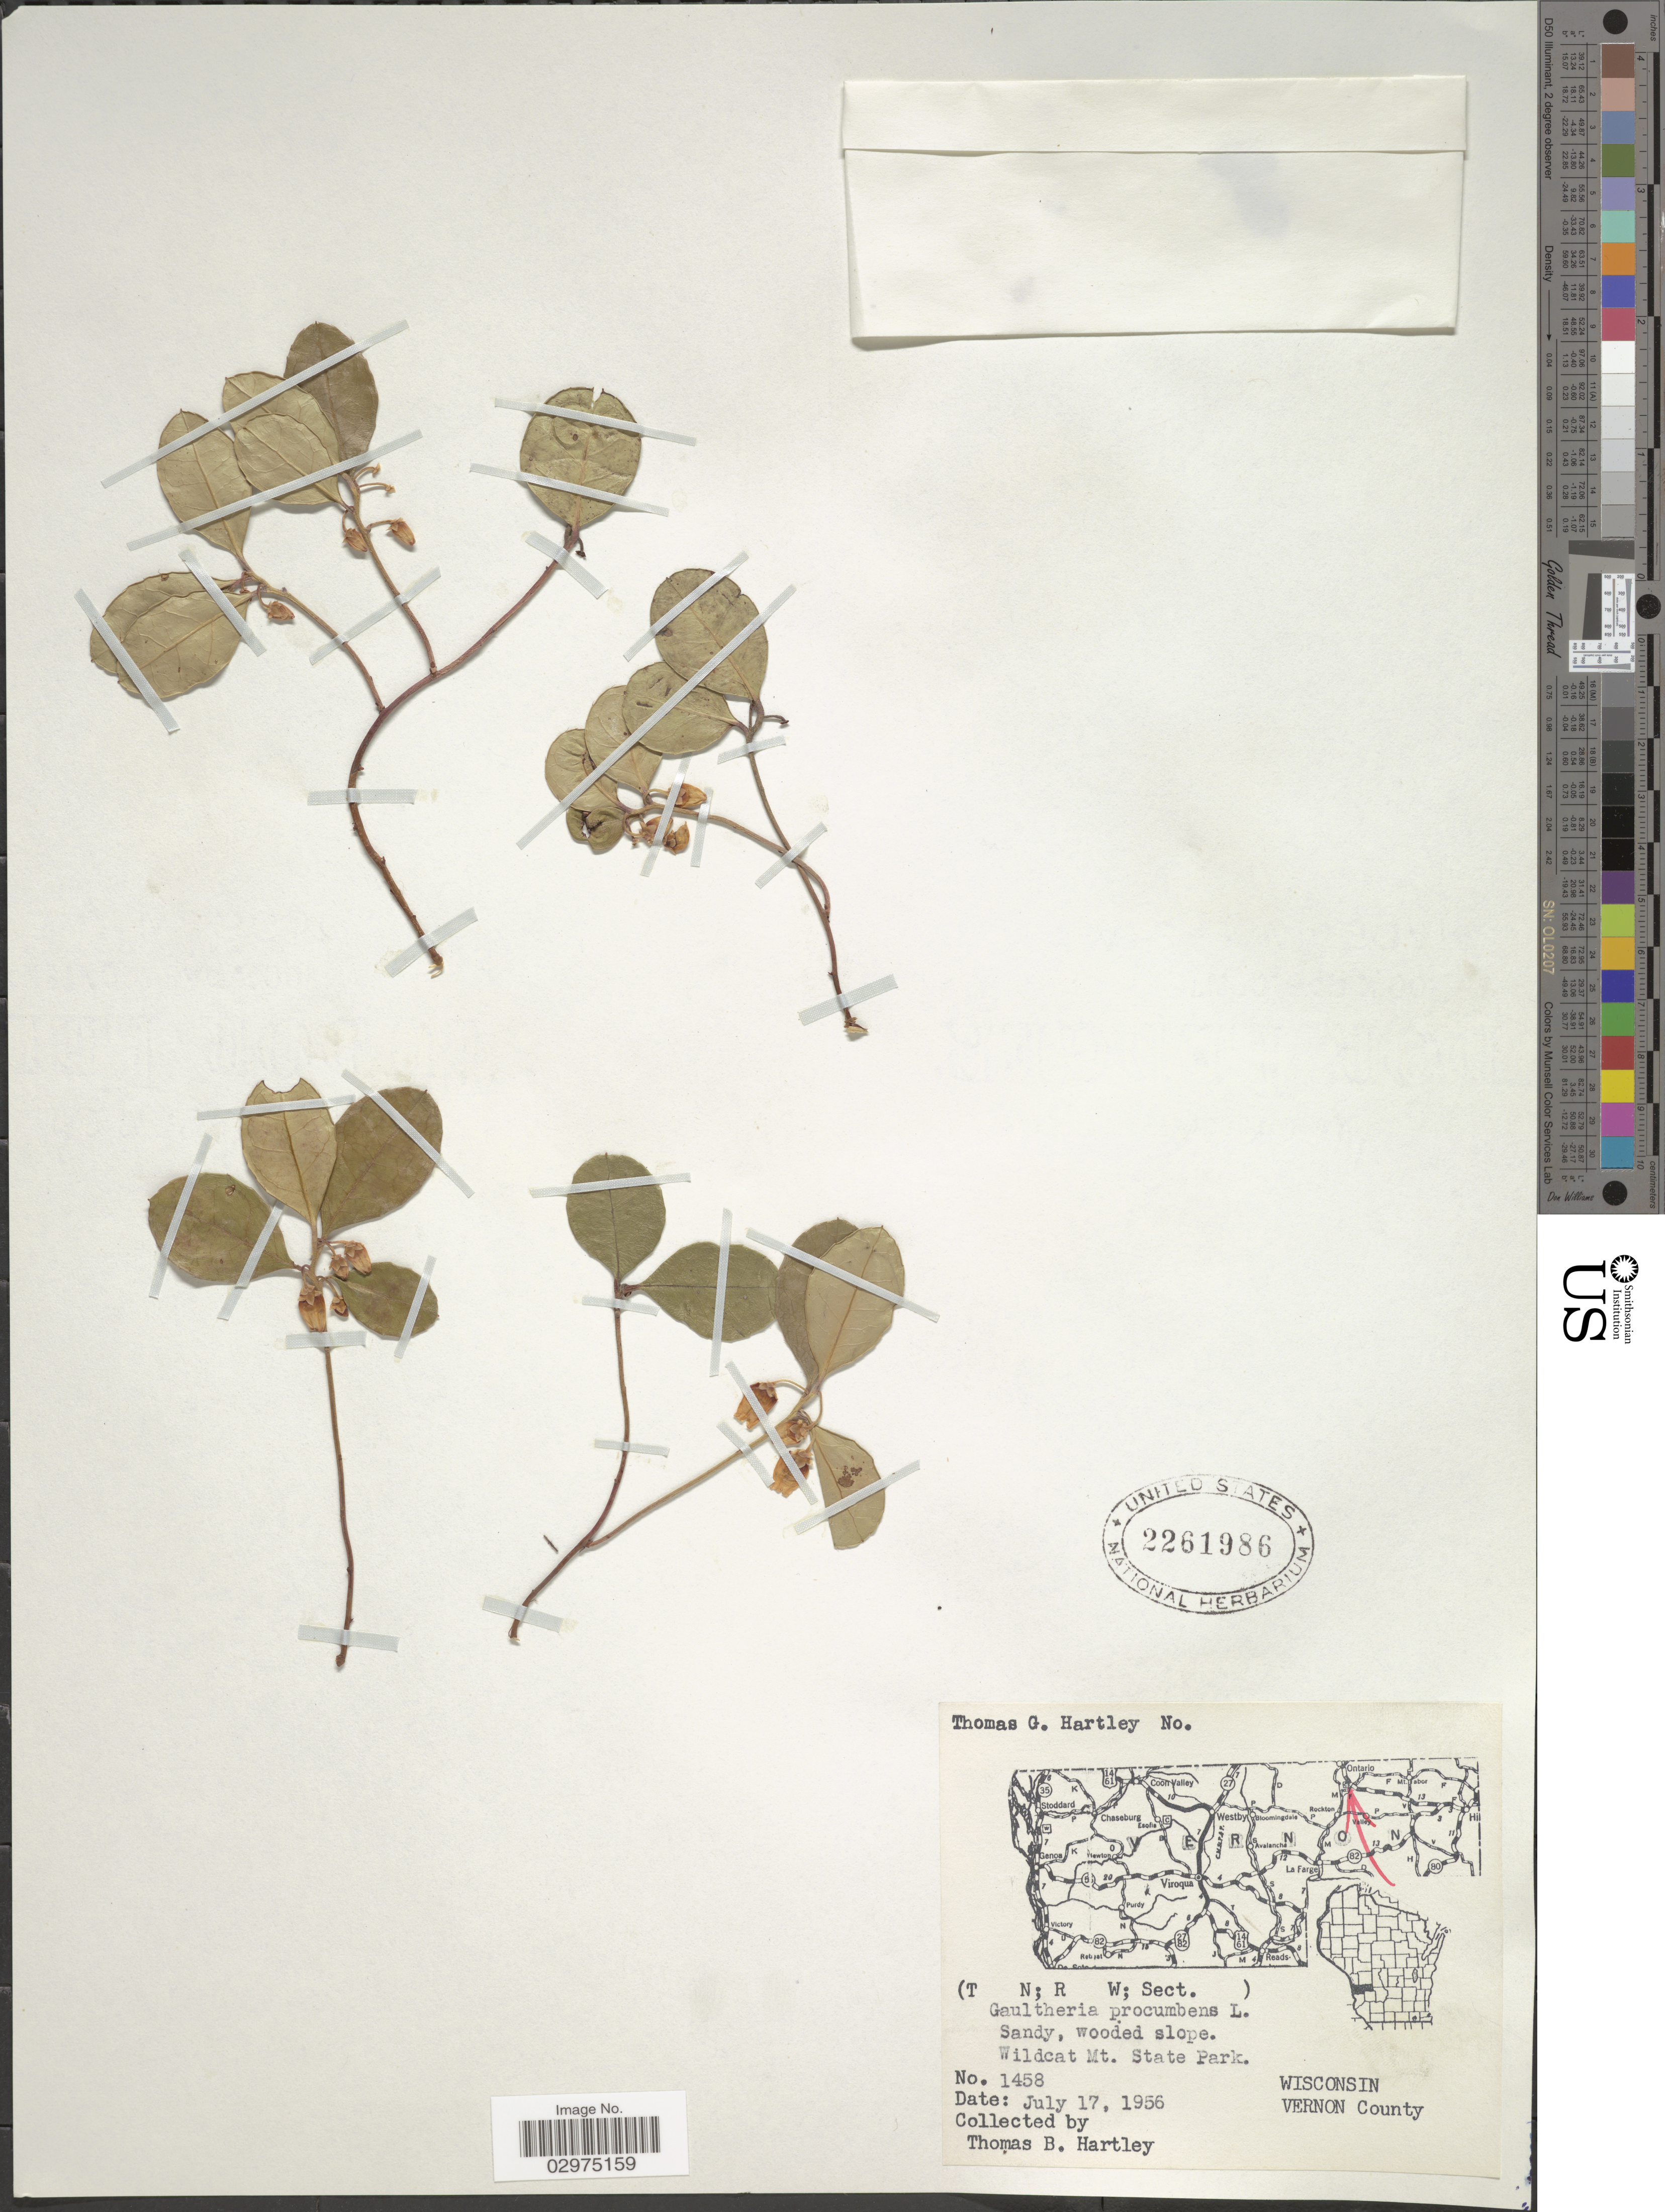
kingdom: Plantae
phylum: Tracheophyta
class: Magnoliopsida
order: Ericales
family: Ericaceae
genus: Gaultheria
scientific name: Gaultheria procumbens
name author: L.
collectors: T. Hartley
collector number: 1458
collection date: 1956-07-17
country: United States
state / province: Wisconsin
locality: Wildcat Mt. State Park. Vernon County.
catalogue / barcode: US 2261986